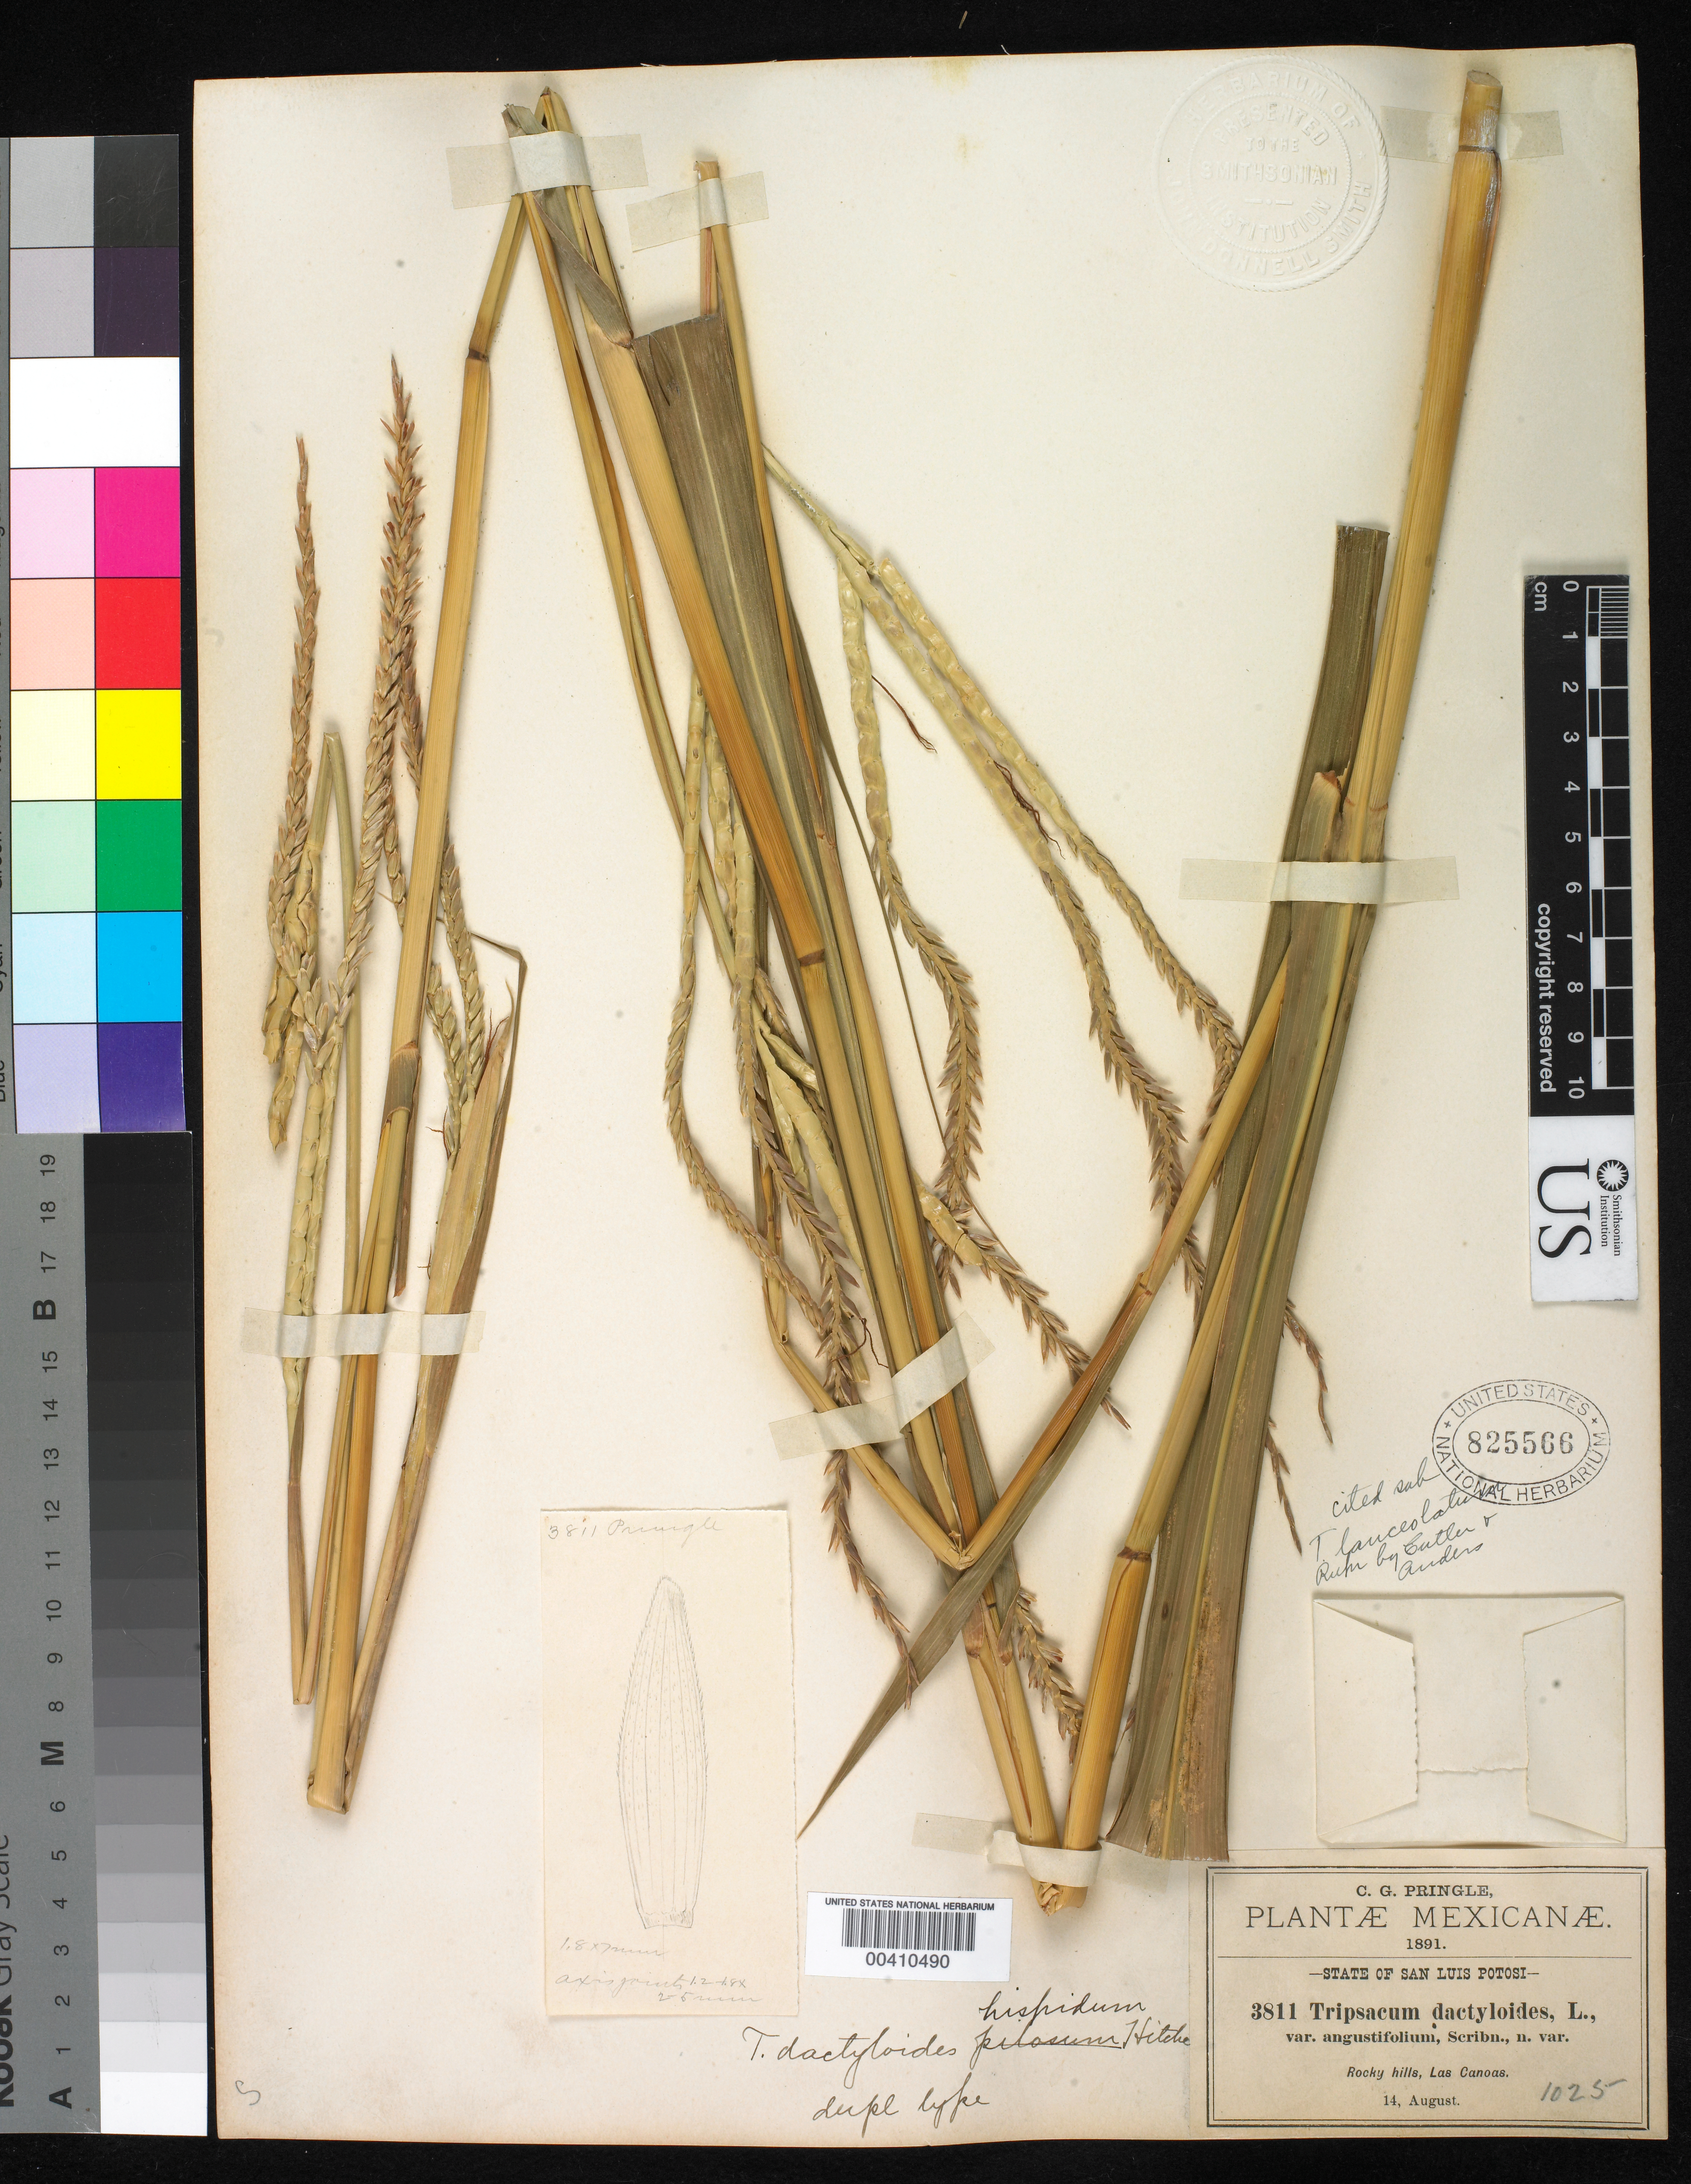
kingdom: Plantae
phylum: Tracheophyta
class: Liliopsida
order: Poales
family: Poaceae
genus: Tripsacum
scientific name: Tripsacum dactyloides subsp. hispidum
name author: Hitchc.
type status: Isotype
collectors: C. G. Pringle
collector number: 3811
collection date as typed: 14 Aug 1891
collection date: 1891-08-14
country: Mexico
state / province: San Luis Potosi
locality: Las Canoas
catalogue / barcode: US 825566